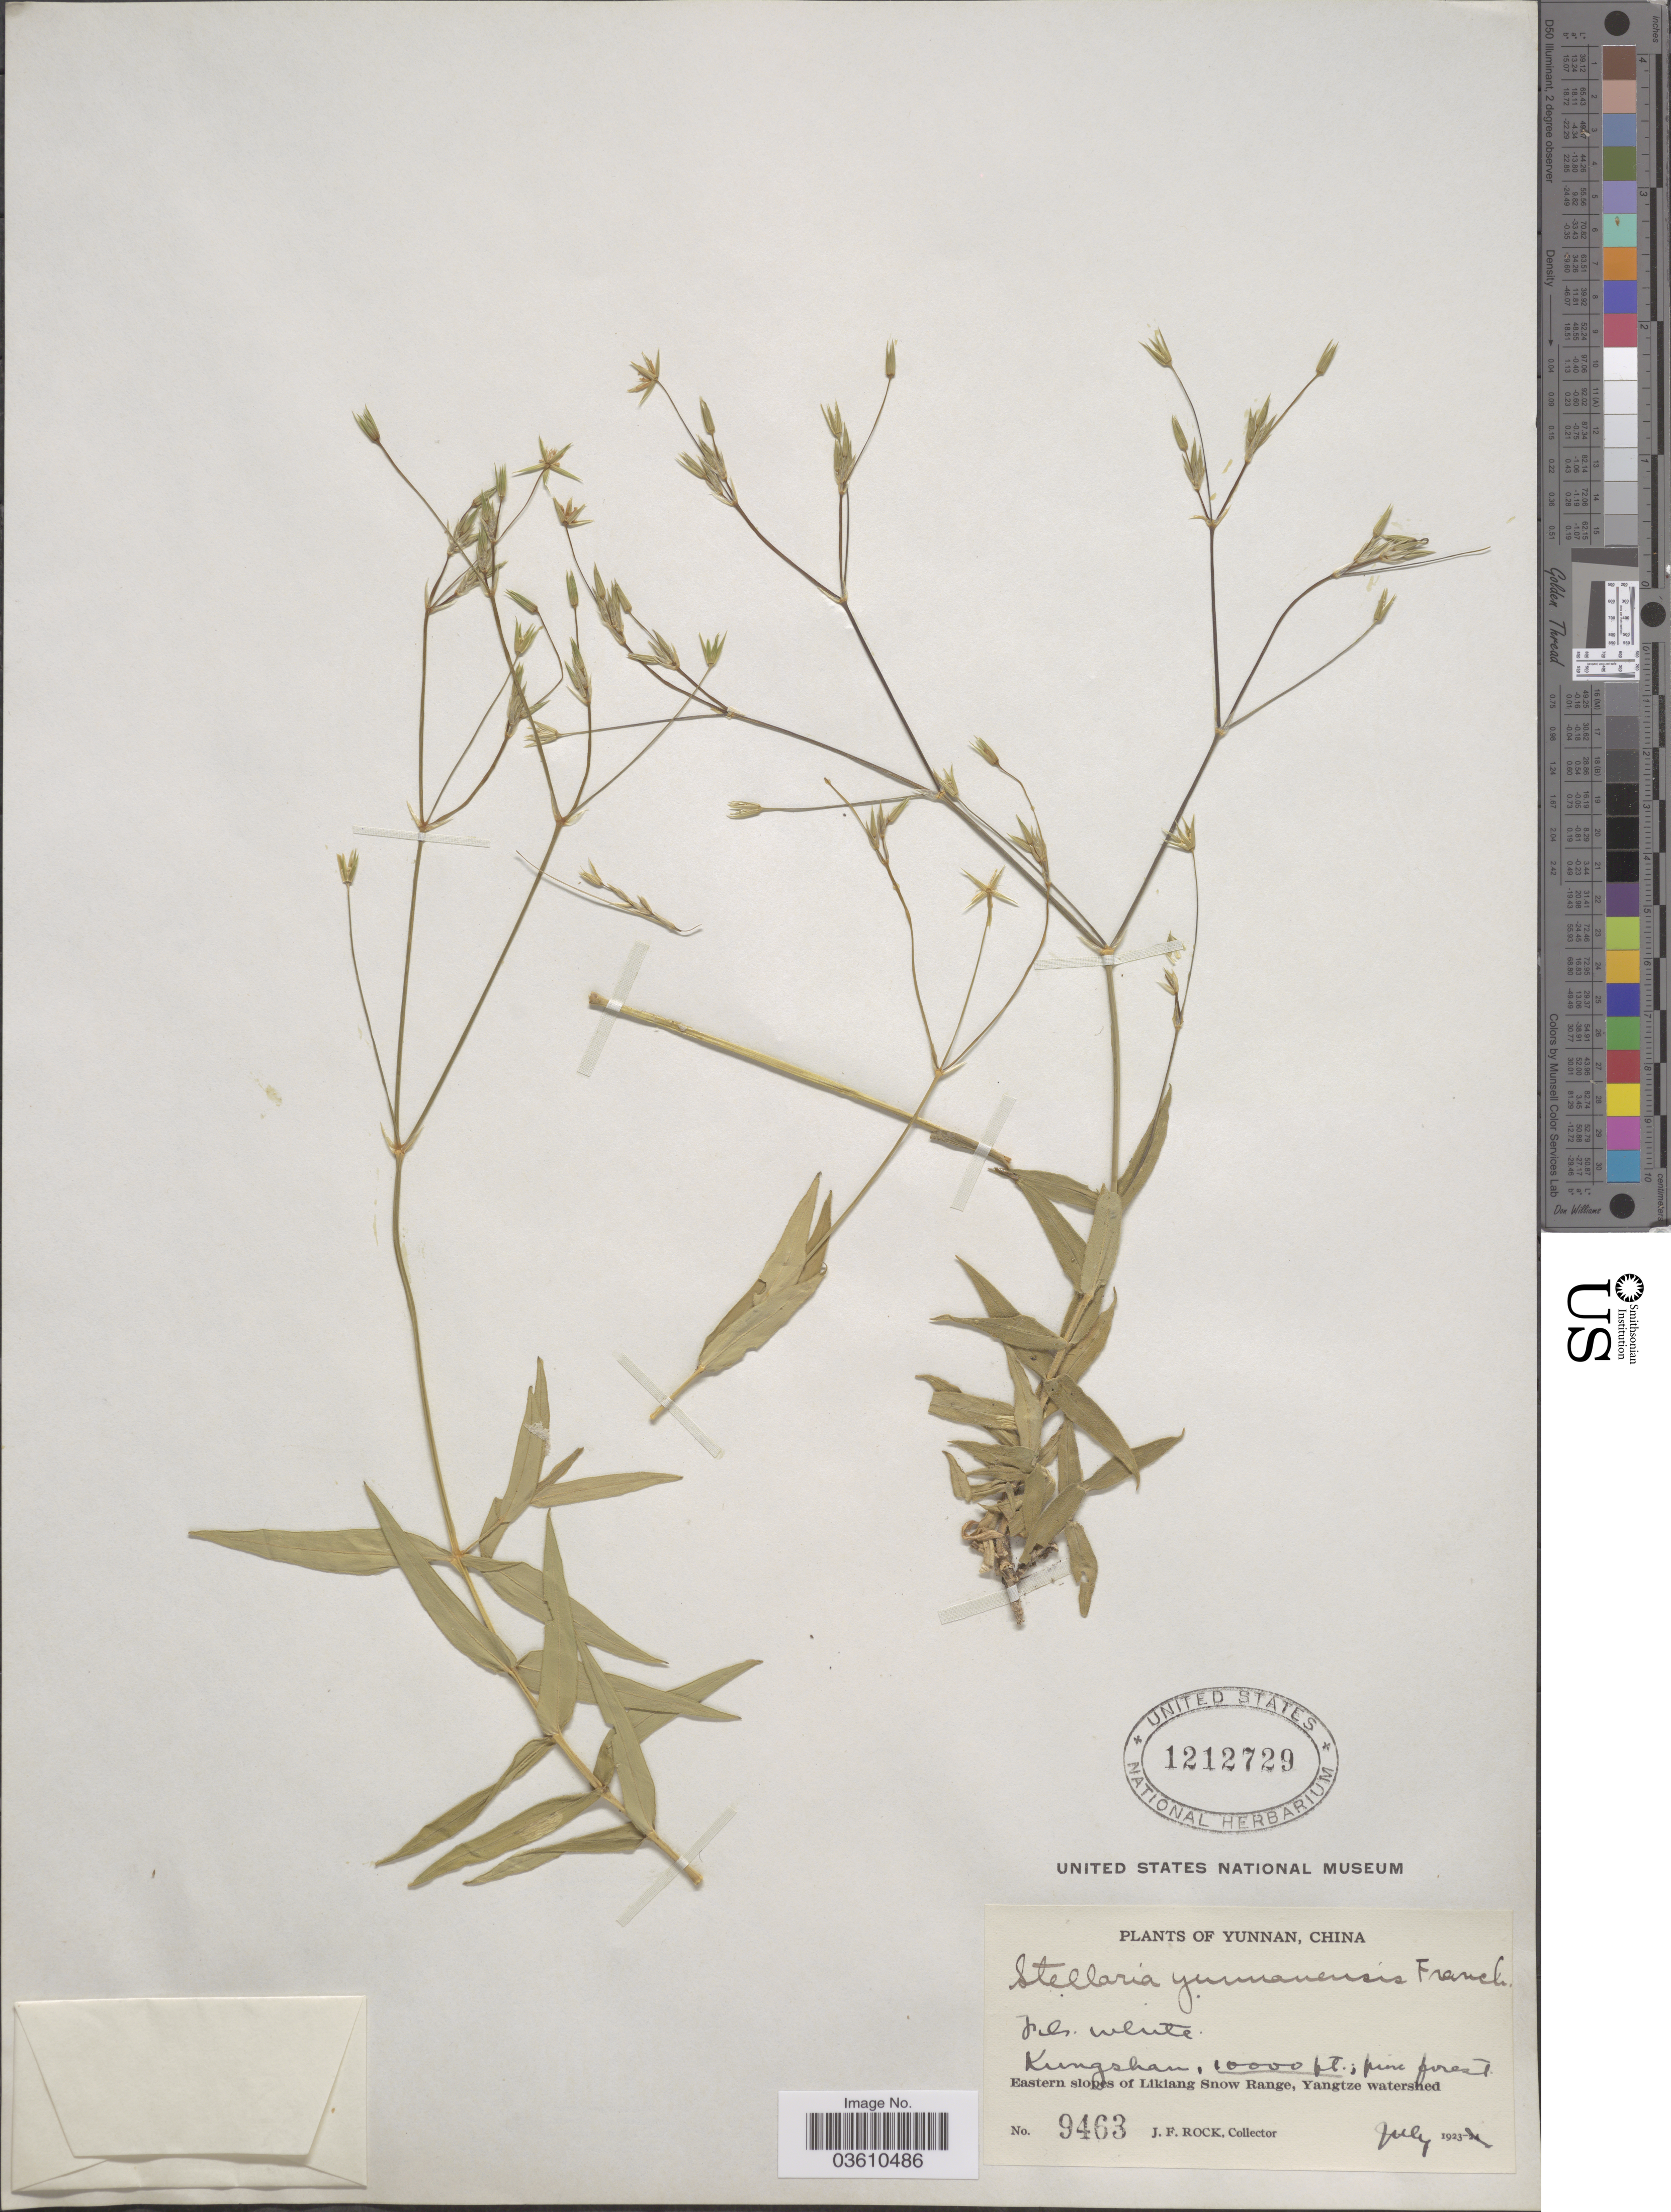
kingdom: Plantae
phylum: Tracheophyta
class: Magnoliopsida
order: Caryophyllales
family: Caryophyllaceae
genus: Stellaria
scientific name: Stellaria yunnanensis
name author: Franch.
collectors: J. Rock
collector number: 9463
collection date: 1923-07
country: China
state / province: Yunnan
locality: Kungshan. Eastern slopes of Likiang Snow Range, Yangtze watershed.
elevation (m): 3048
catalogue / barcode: US 1212729